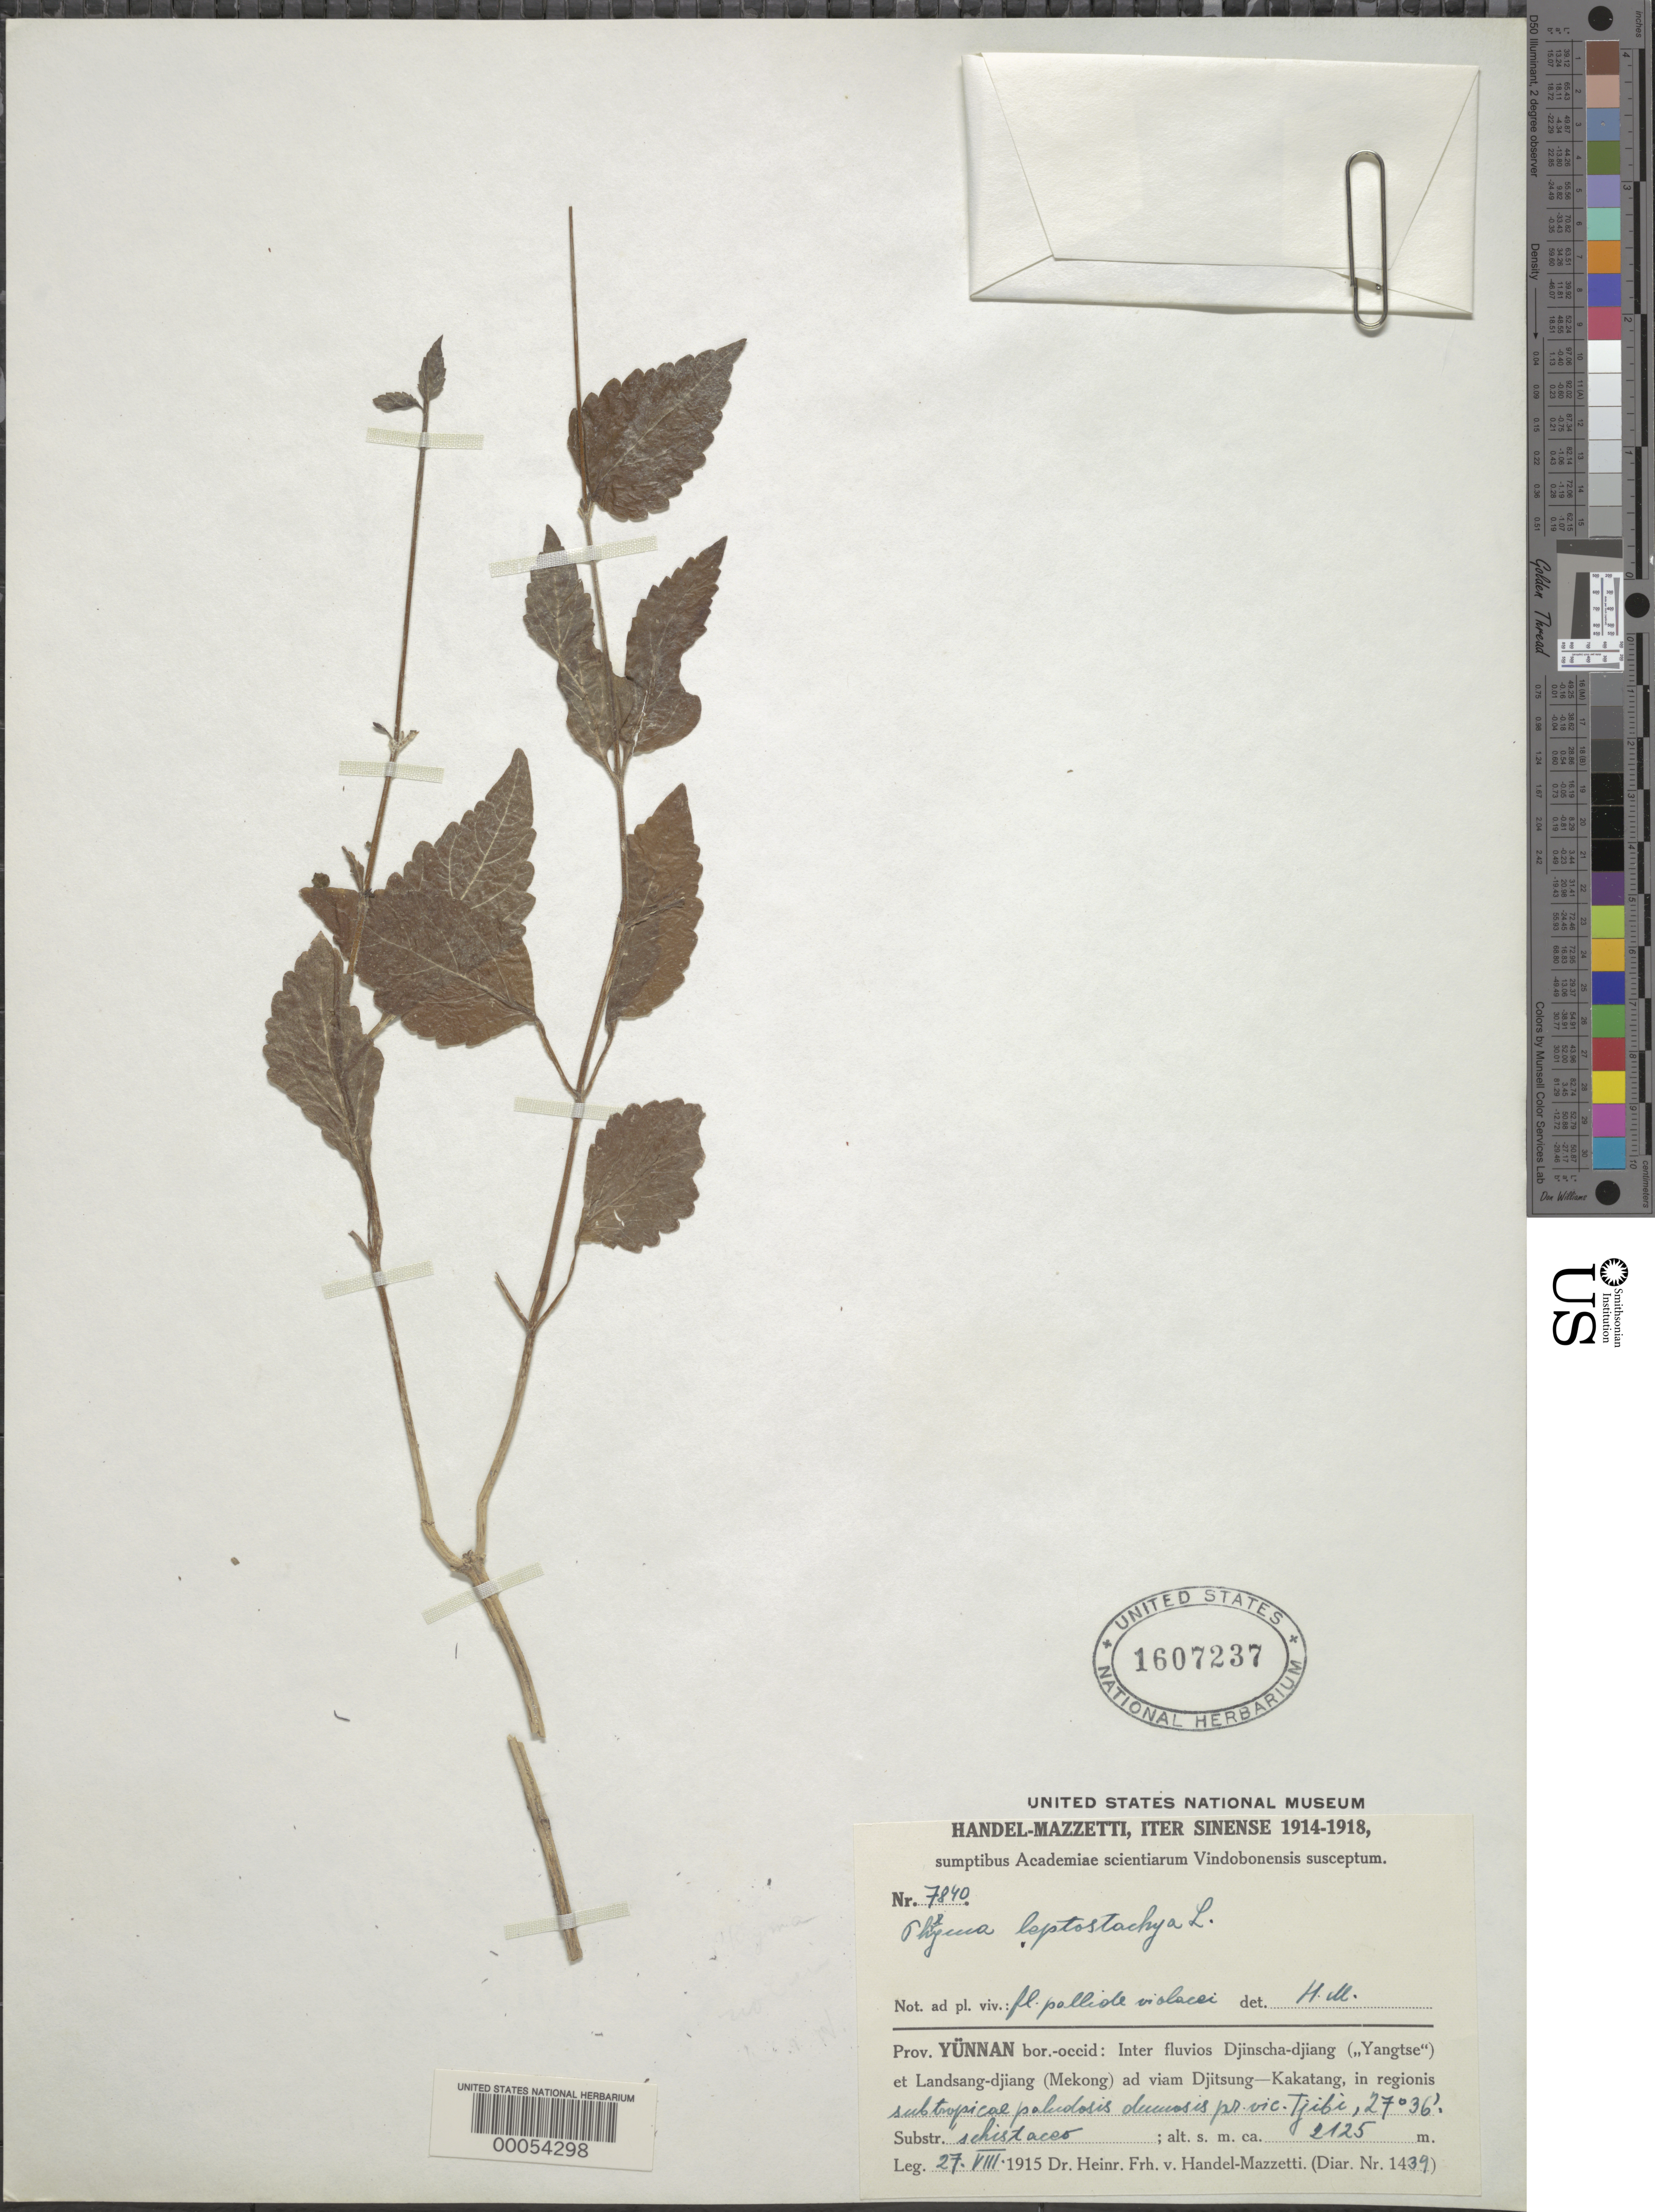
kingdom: Plantae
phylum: Tracheophyta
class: Magnoliopsida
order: Lamiales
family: Phrymaceae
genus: Phryma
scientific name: Phryma leptostachya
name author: L.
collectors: H. Handel-Mazzetti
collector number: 7840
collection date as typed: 27 Aug 1915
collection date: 1915-08-27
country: China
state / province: Yunnan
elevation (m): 2125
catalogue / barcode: US 1607237